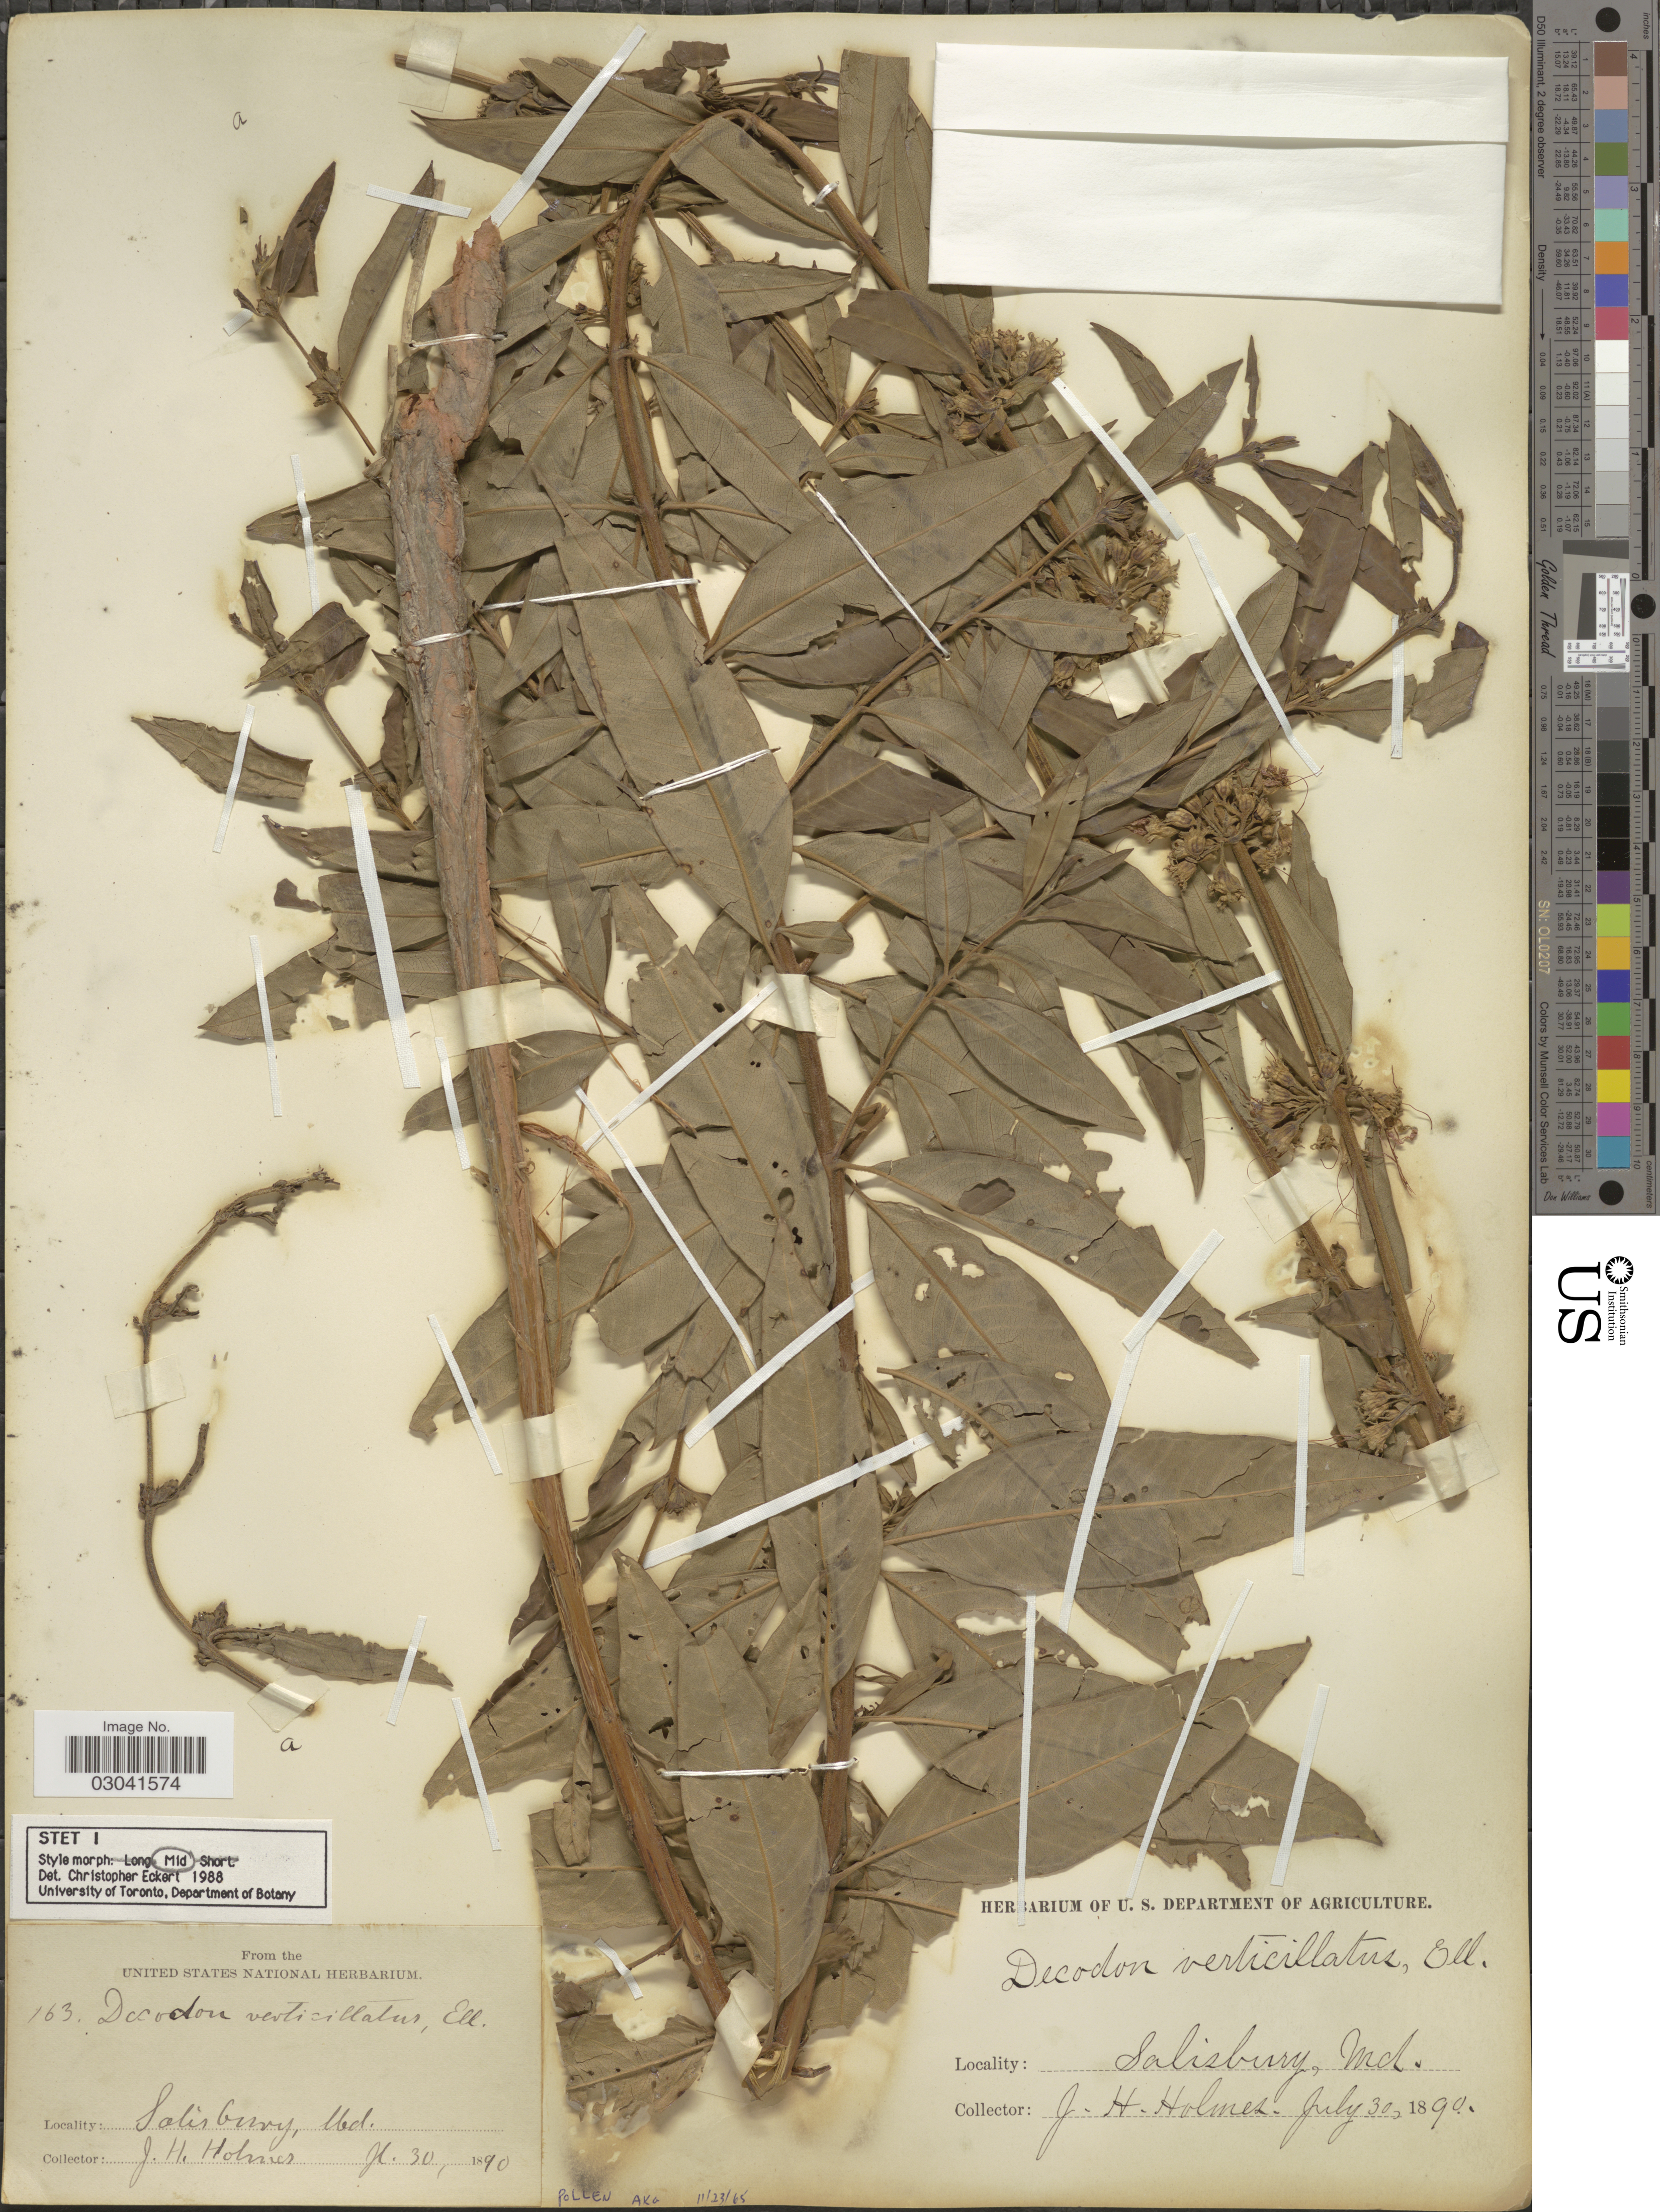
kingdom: Plantae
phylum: Tracheophyta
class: Magnoliopsida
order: Myrtales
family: Lythraceae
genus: Decodon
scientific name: Decodon verticillatus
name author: (L.) Elliott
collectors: J. Holmes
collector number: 163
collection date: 1890-07-30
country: United States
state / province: Maryland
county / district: Wicomico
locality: Salisbury.